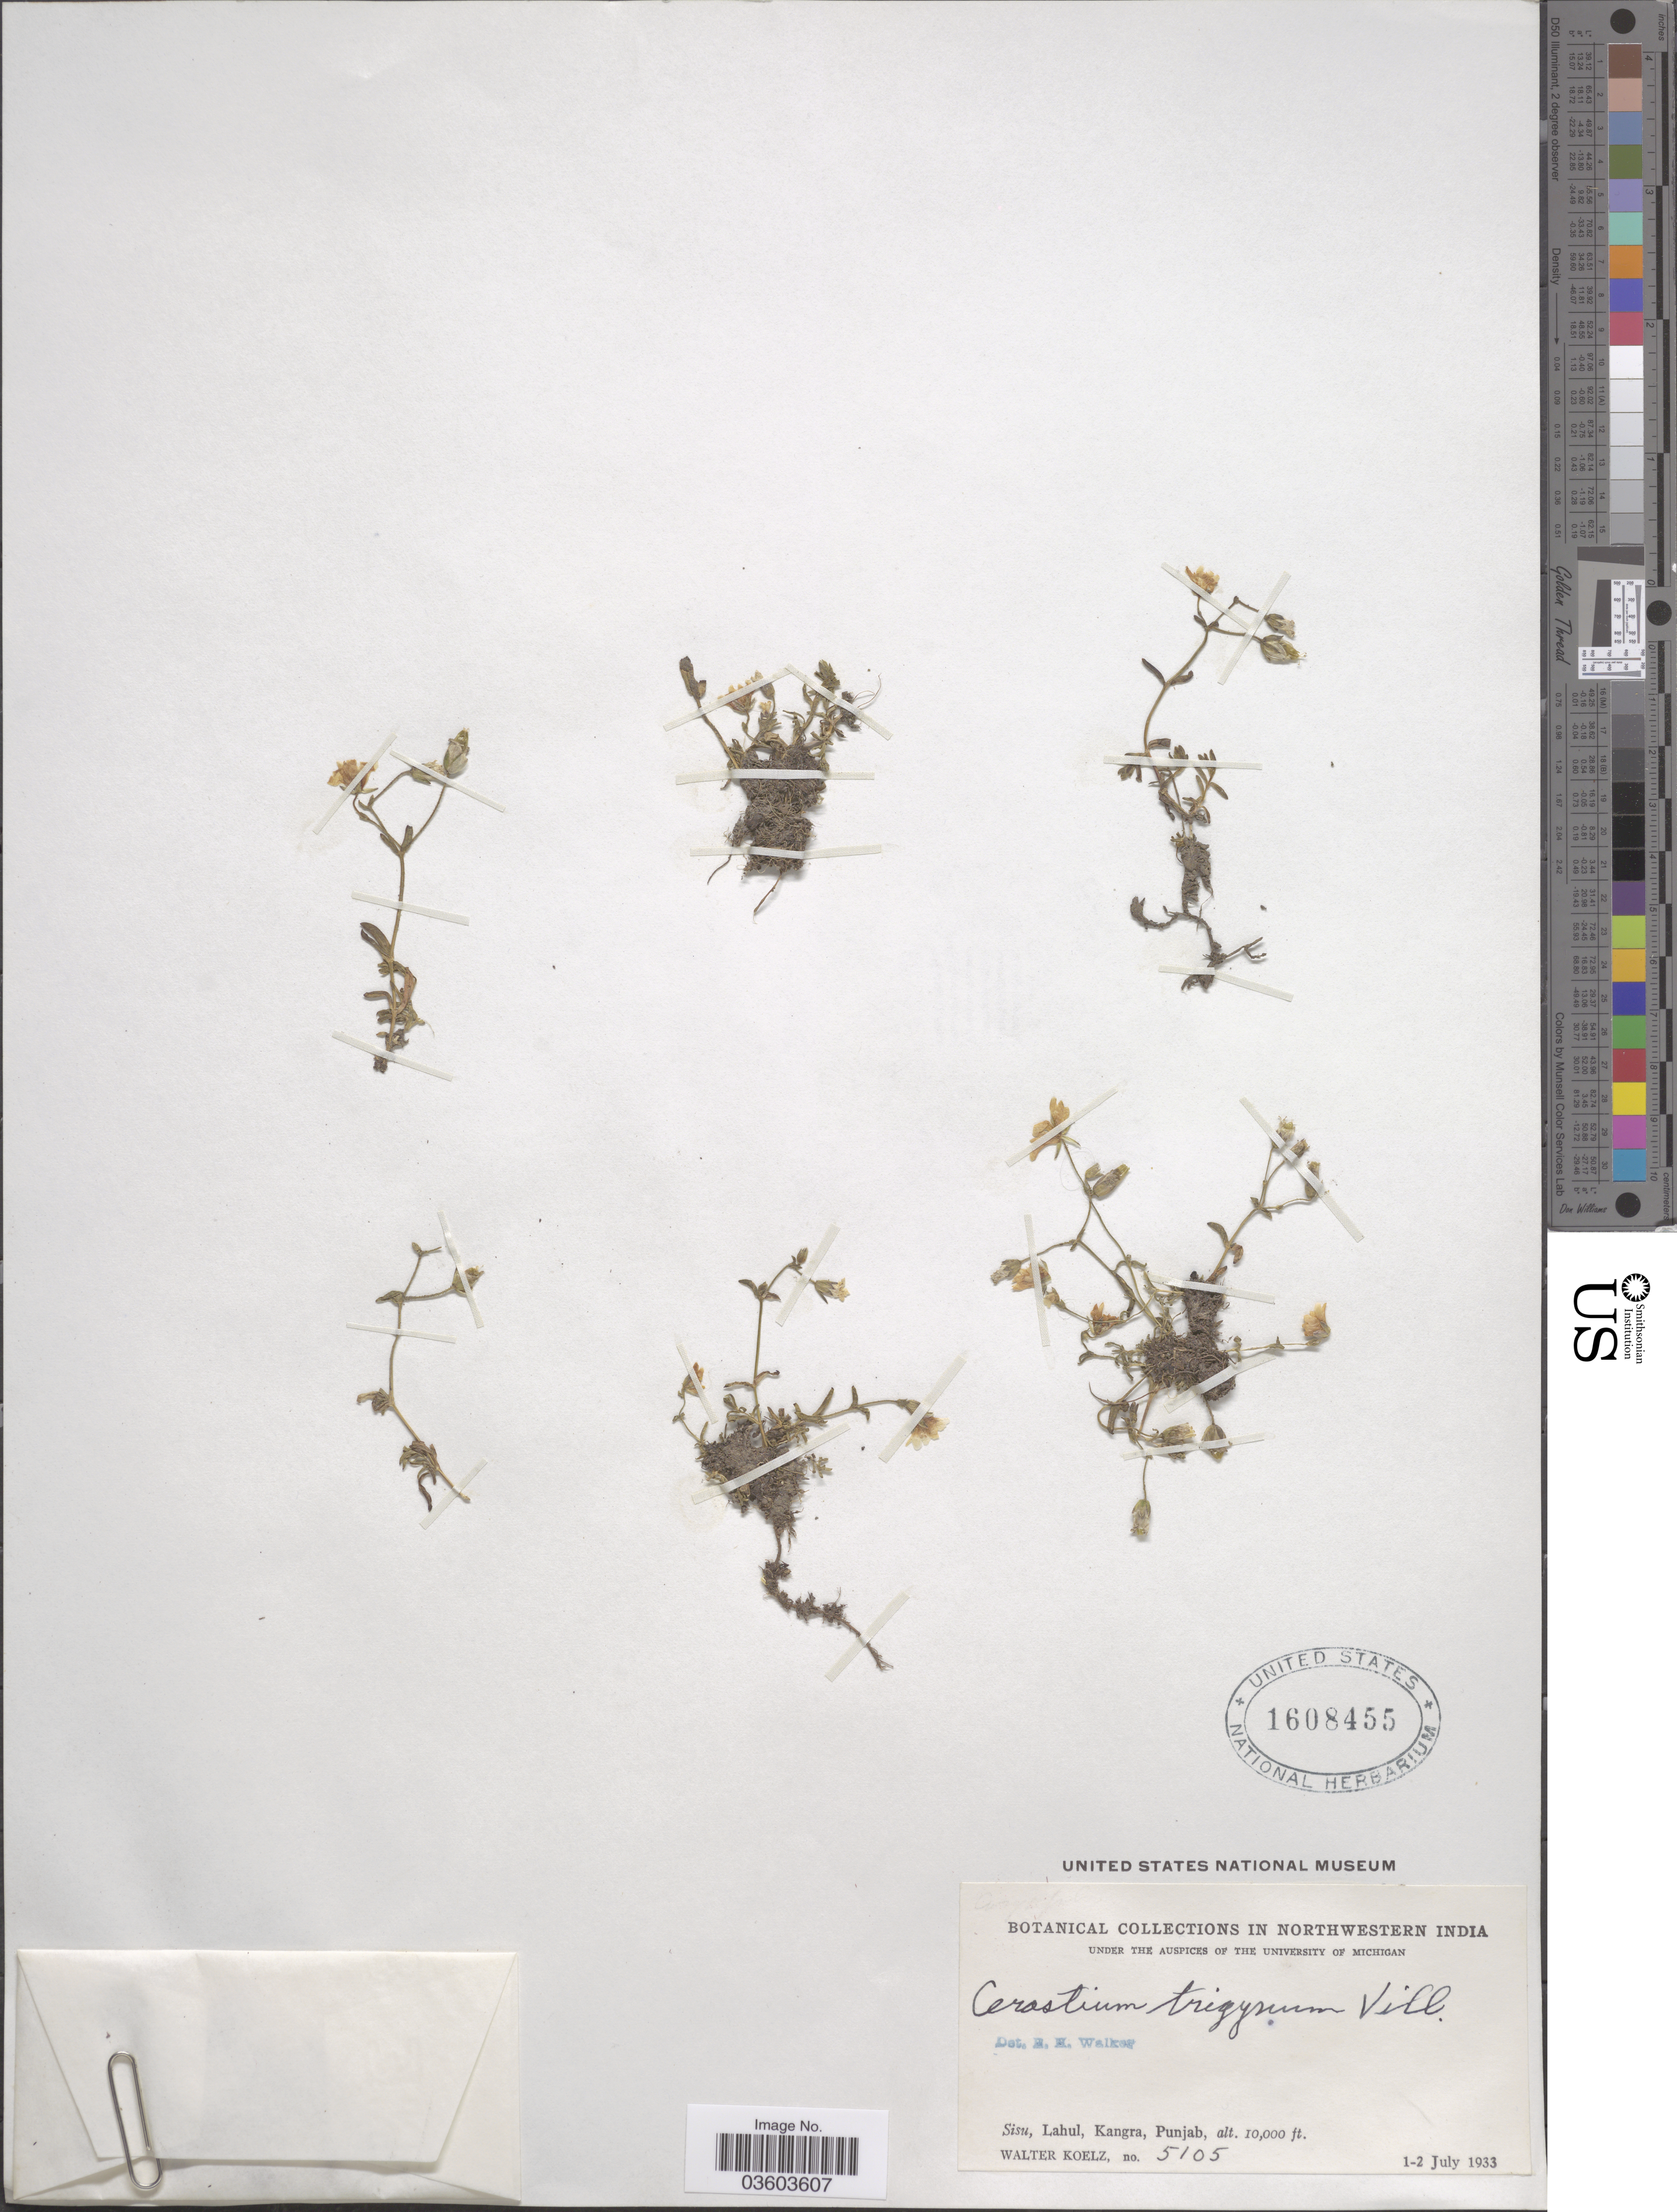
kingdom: Plantae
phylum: Tracheophyta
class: Magnoliopsida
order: Caryophyllales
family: Caryophyllaceae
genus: Dichodon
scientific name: Dichodon cerastoides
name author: (L.) Rchb.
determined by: U.S. National Herbarium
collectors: W. N. Koelz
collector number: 5105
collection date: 1933-07-01/1933-07-02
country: India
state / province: Himachal Pradesh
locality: Northwestern India. Sisu, Lahul, Kangra.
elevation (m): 3048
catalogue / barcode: US 1608455